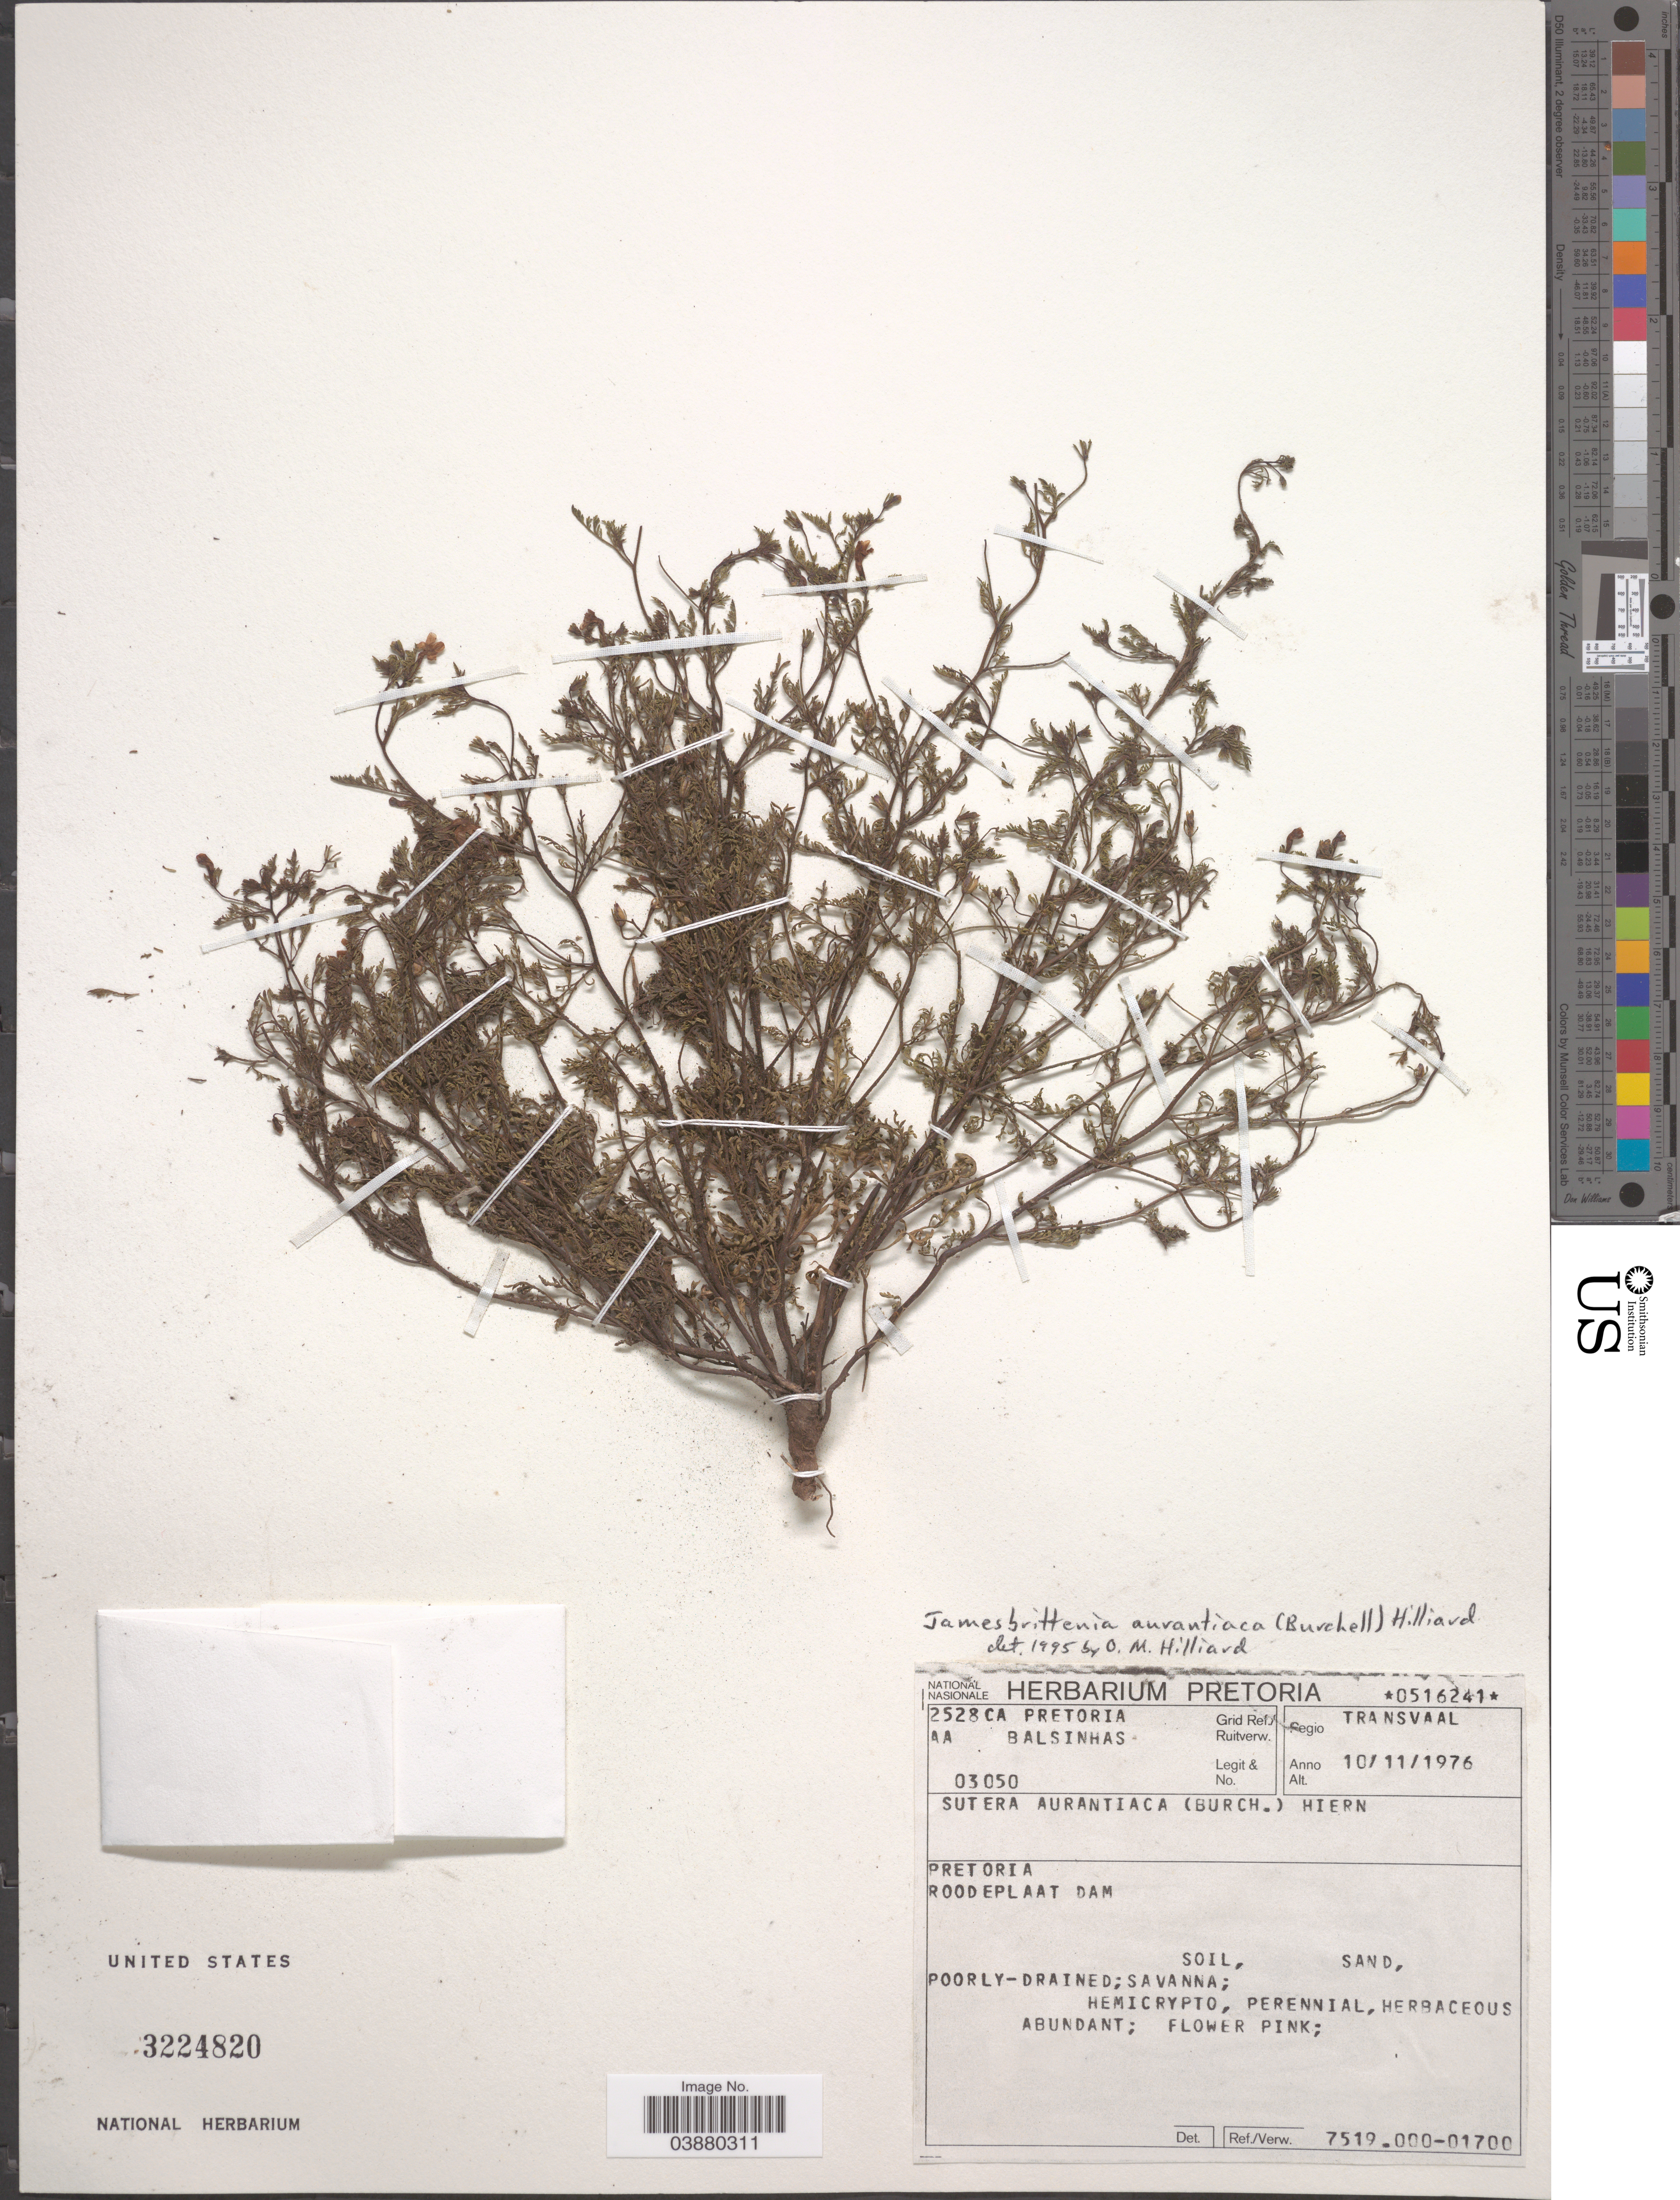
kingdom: Plantae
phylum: Tracheophyta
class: Magnoliopsida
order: Lamiales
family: Scrophulariaceae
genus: Jamesbrittenia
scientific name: Jamesbrittenia aurantiaca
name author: (Burch.) Hilliard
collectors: A. A. Balsinhas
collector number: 03050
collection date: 1976-11-10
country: South Africa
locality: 2528CA Pretoria Grid Ref./Ruitverw. Regio Transvaal. Pretoria. Roodeplaat Dam.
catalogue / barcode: US 3224820